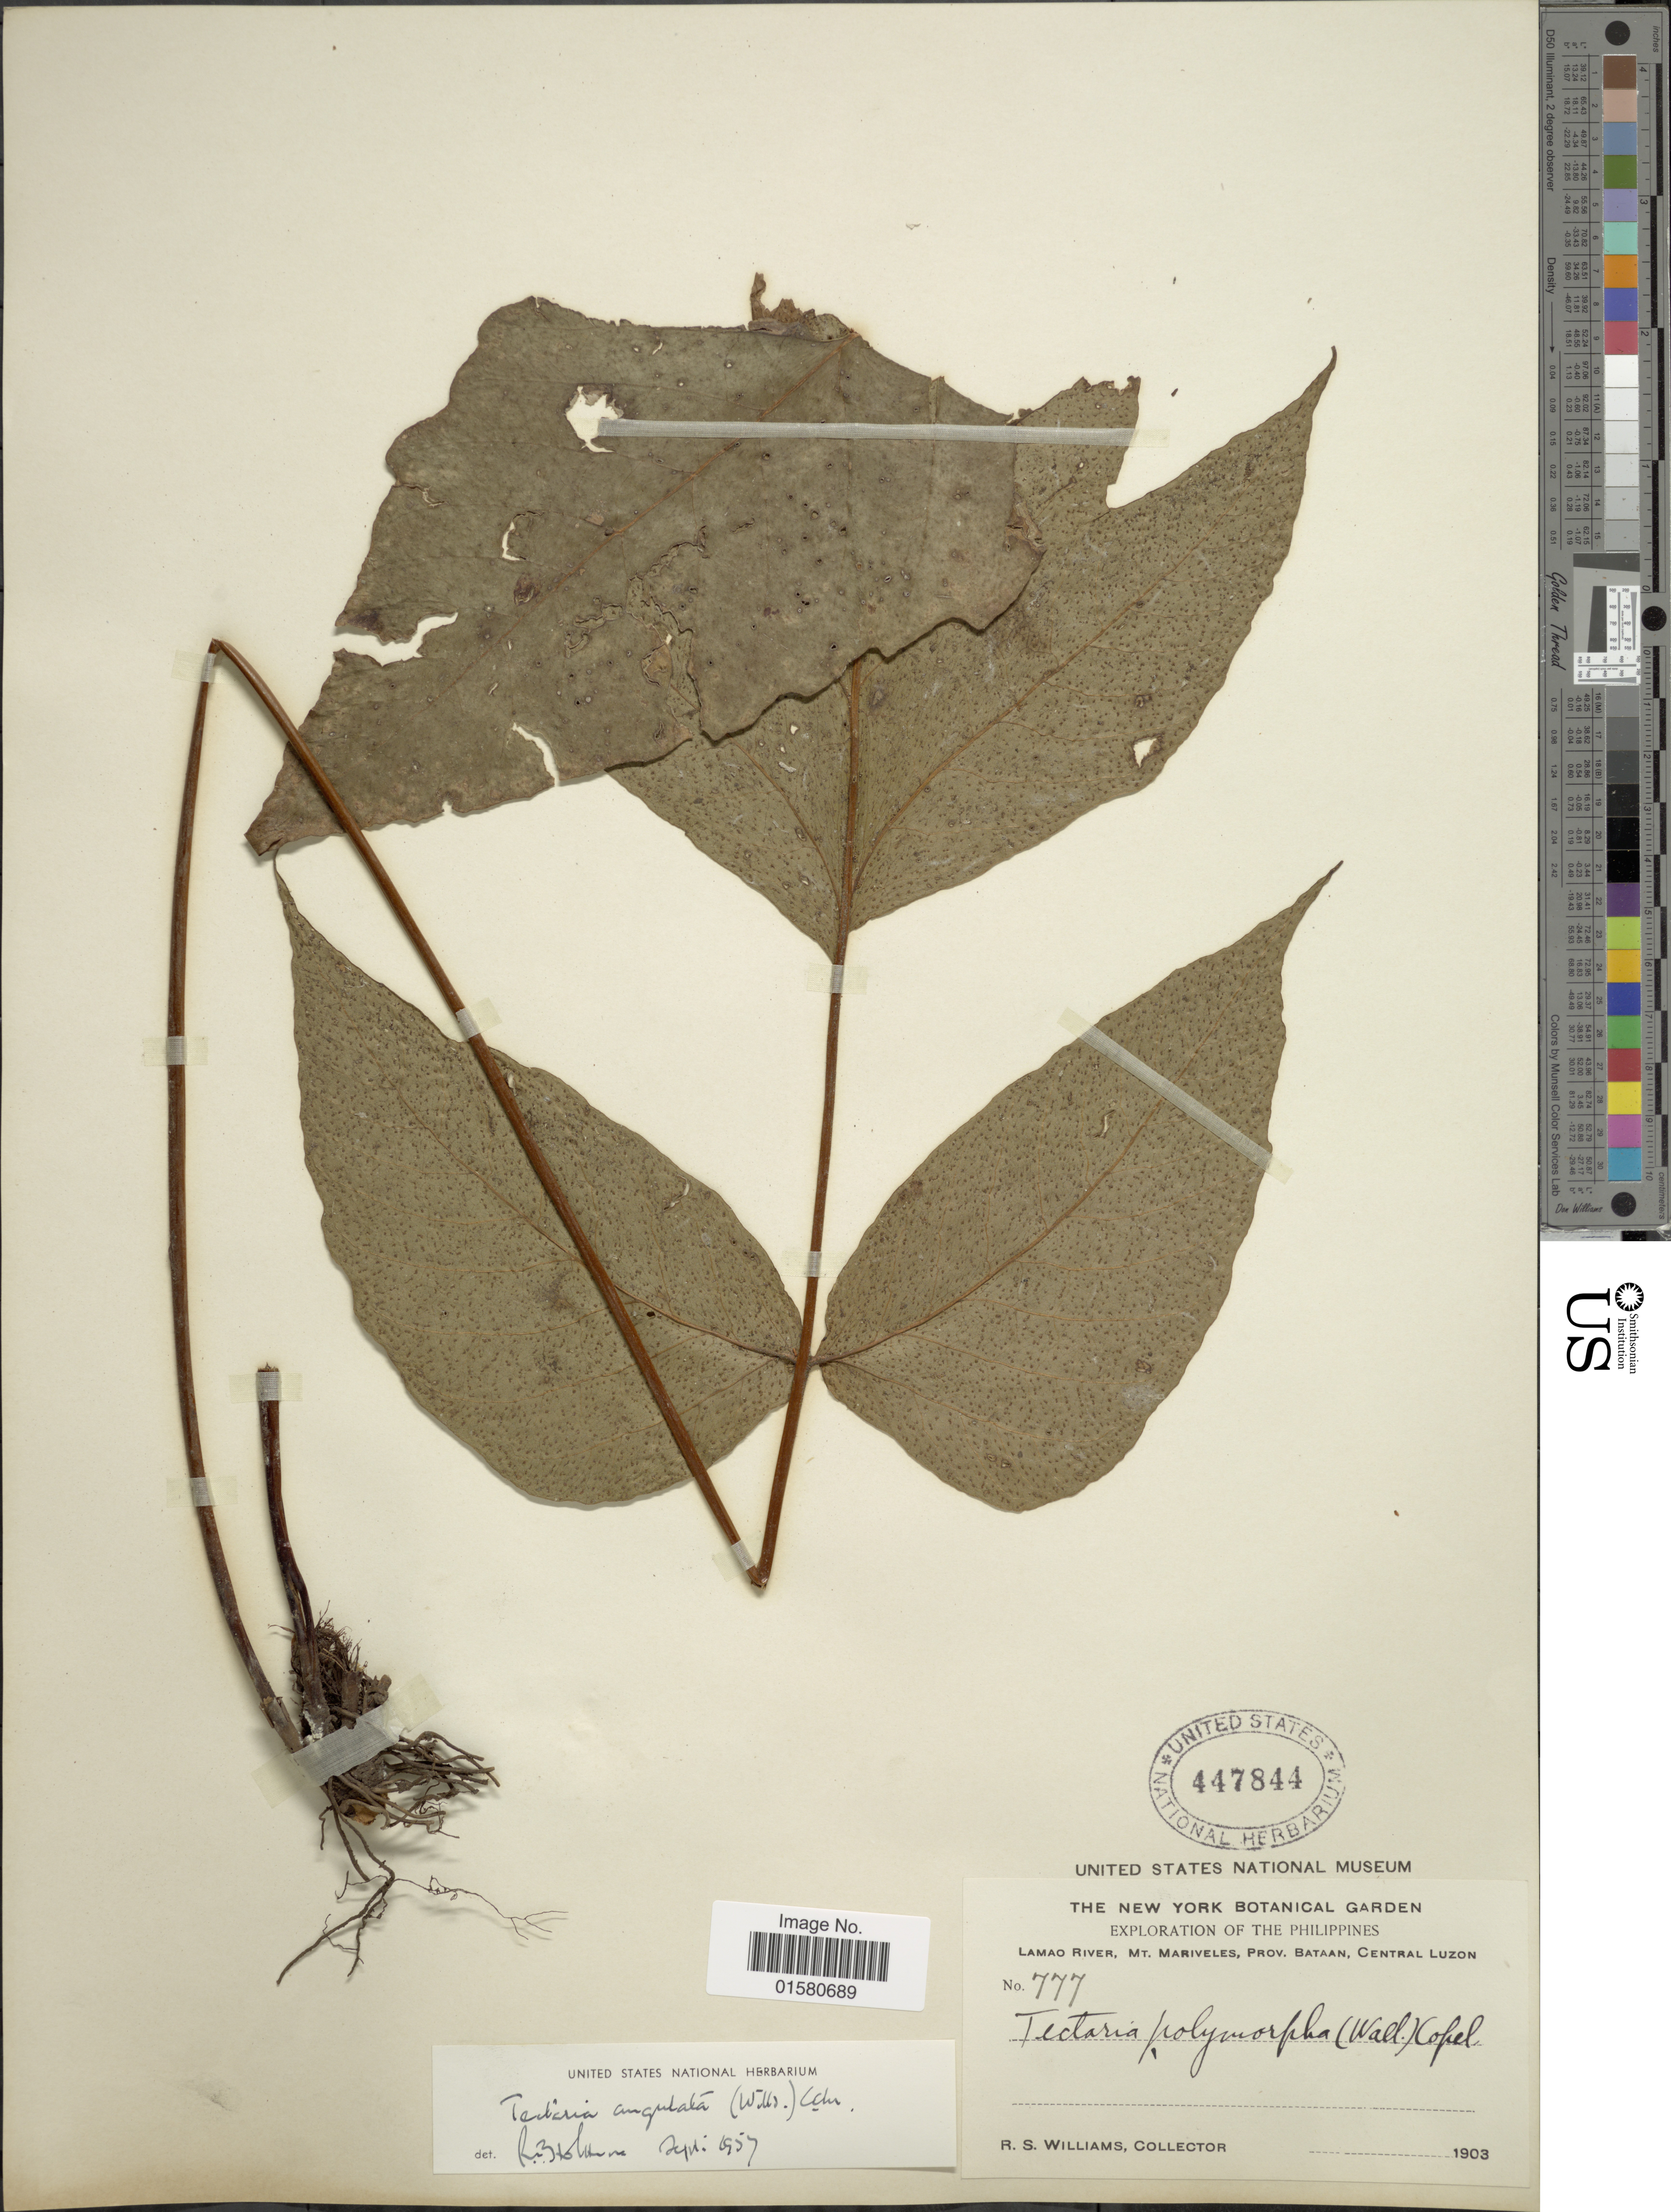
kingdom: Plantae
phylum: Tracheophyta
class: Polypodiopsida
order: Polypodiales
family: Tectariaceae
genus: Tectaria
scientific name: Tectaria angulata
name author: (Willd.) Copel.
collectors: R. S. Williams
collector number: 777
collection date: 1903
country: Philippines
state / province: Central Luzon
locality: Lamao River, Mt. Mariveles, Prov. Bataan, Central Luzon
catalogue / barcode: US 447844